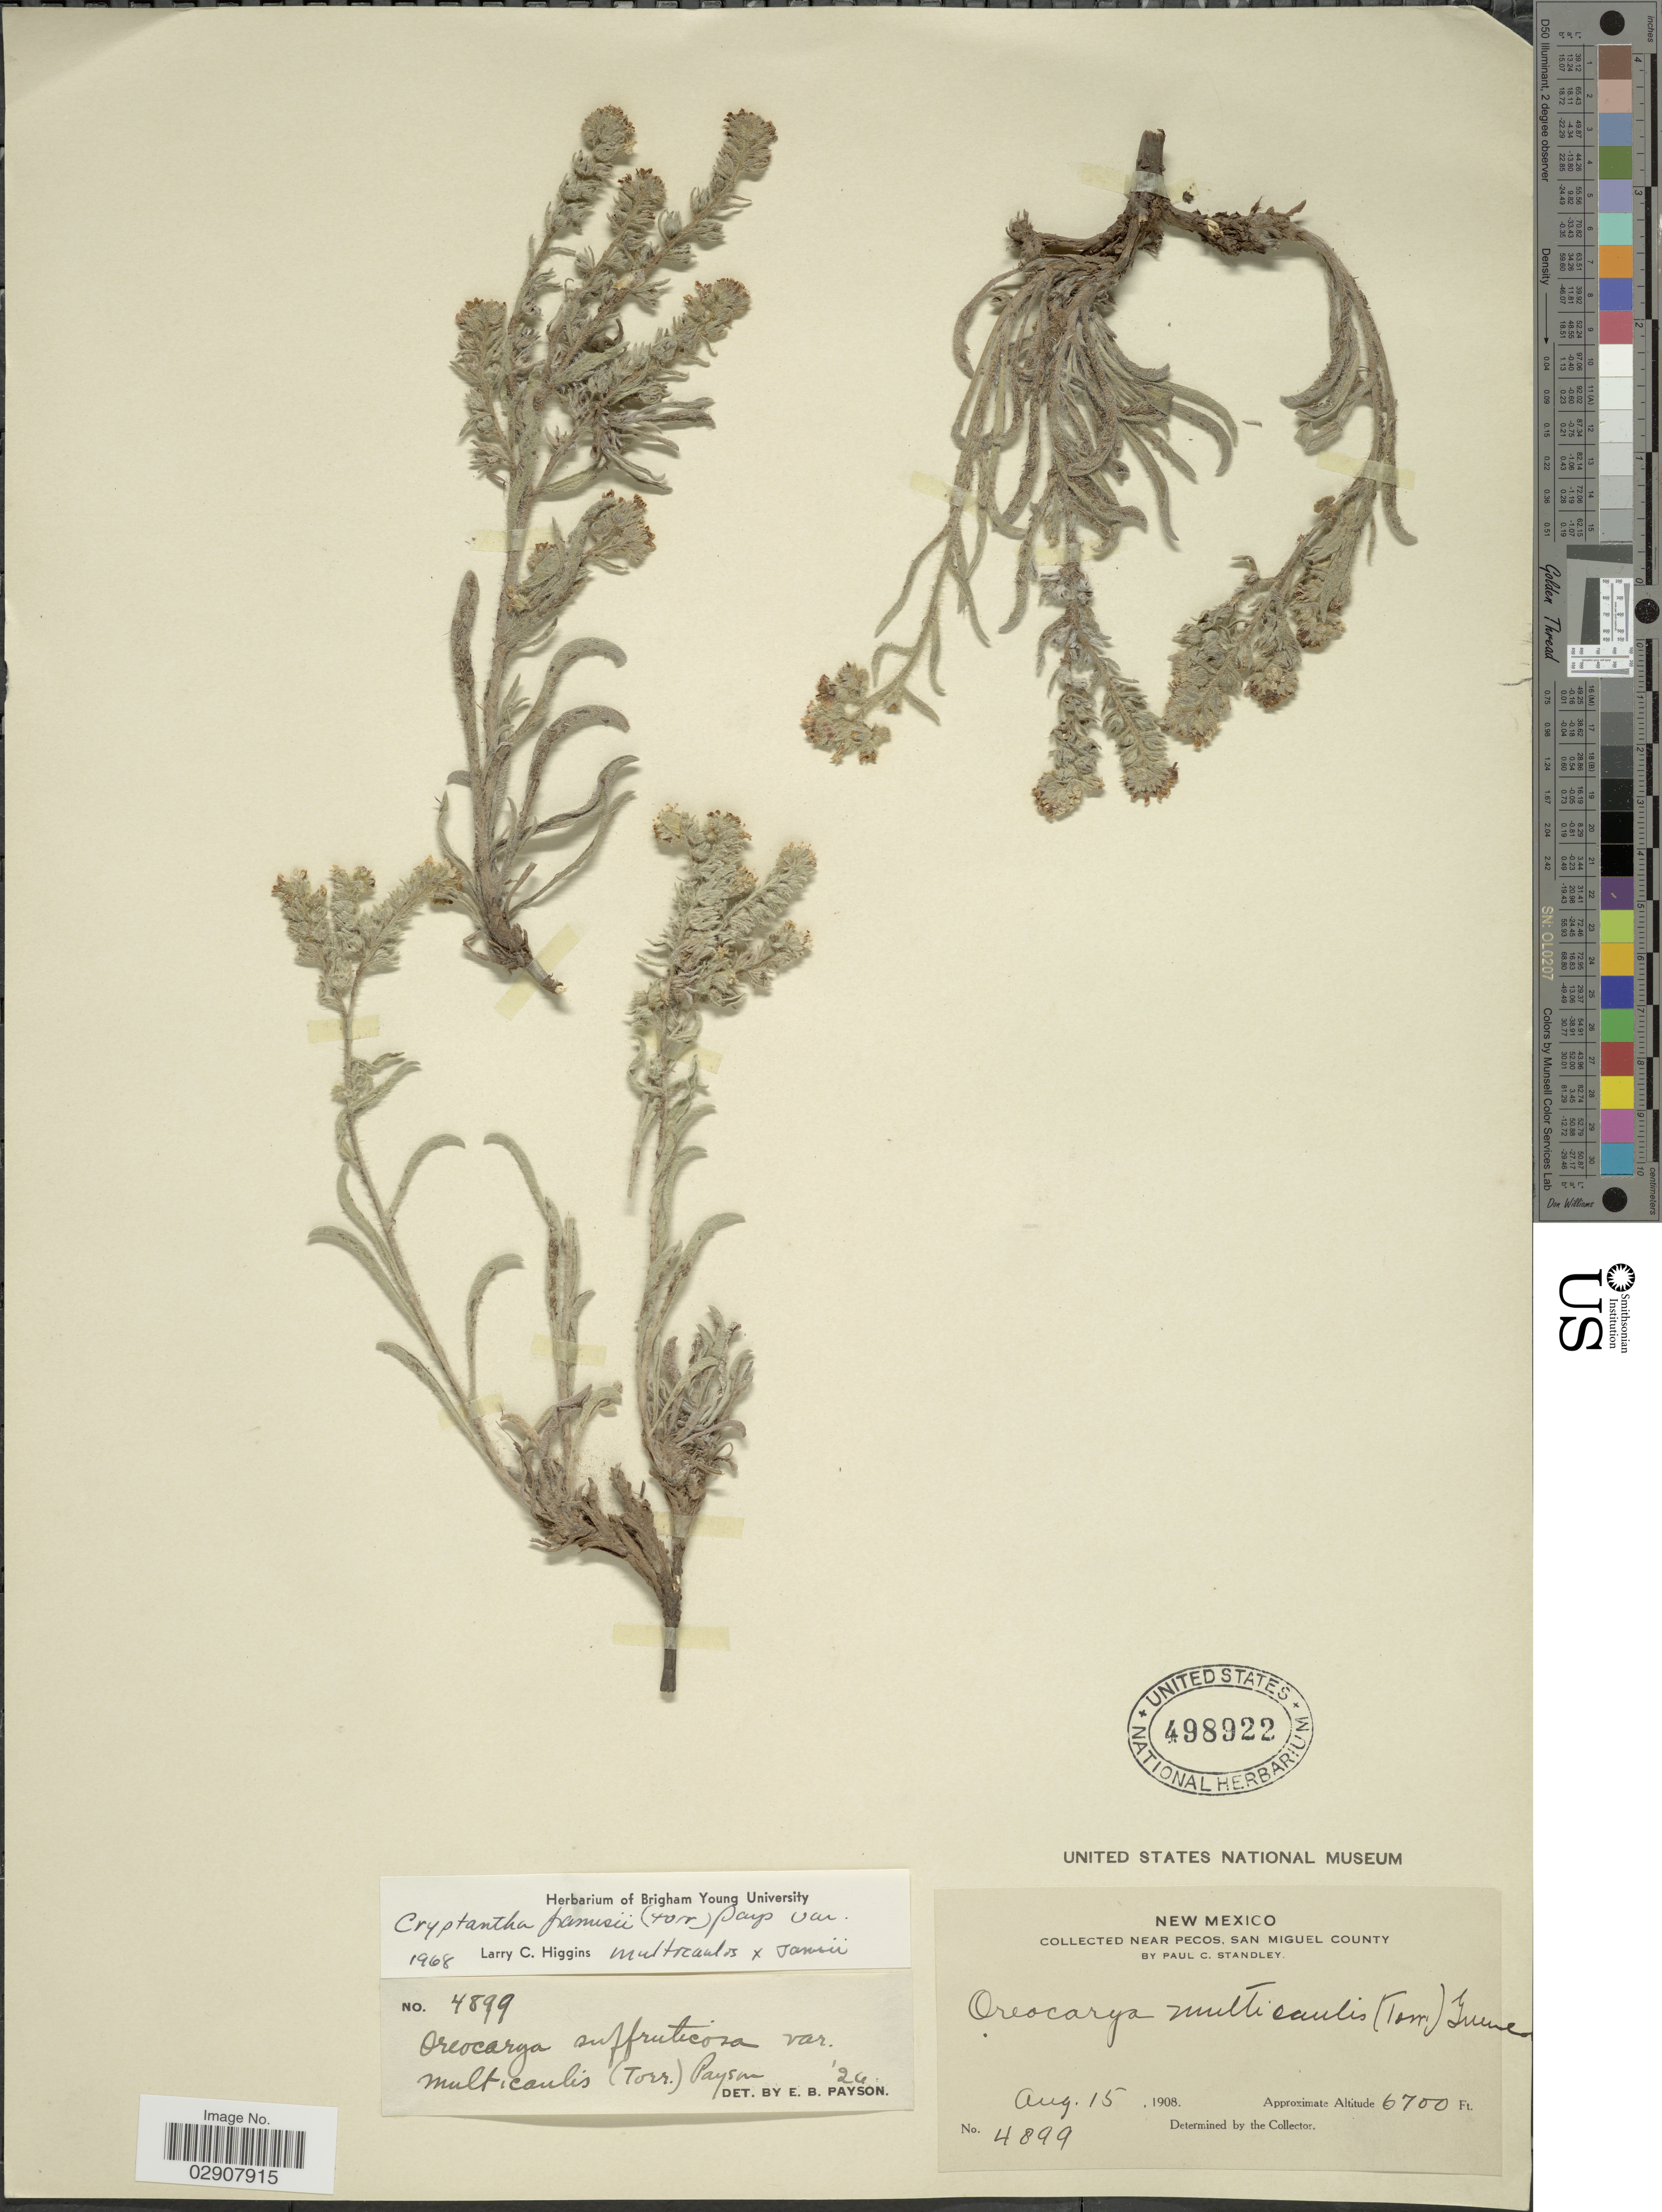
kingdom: Plantae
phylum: Tracheophyta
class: Magnoliopsida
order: Boraginales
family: Boraginaceae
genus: Cryptantha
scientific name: Cryptantha jamesii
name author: (Torr.) Payson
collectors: P. C. Standley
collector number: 4899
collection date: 1908-08-15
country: United States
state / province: New Mexico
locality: Near Pecos, San Miguel County. New Mexico.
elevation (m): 2042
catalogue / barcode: US 498922